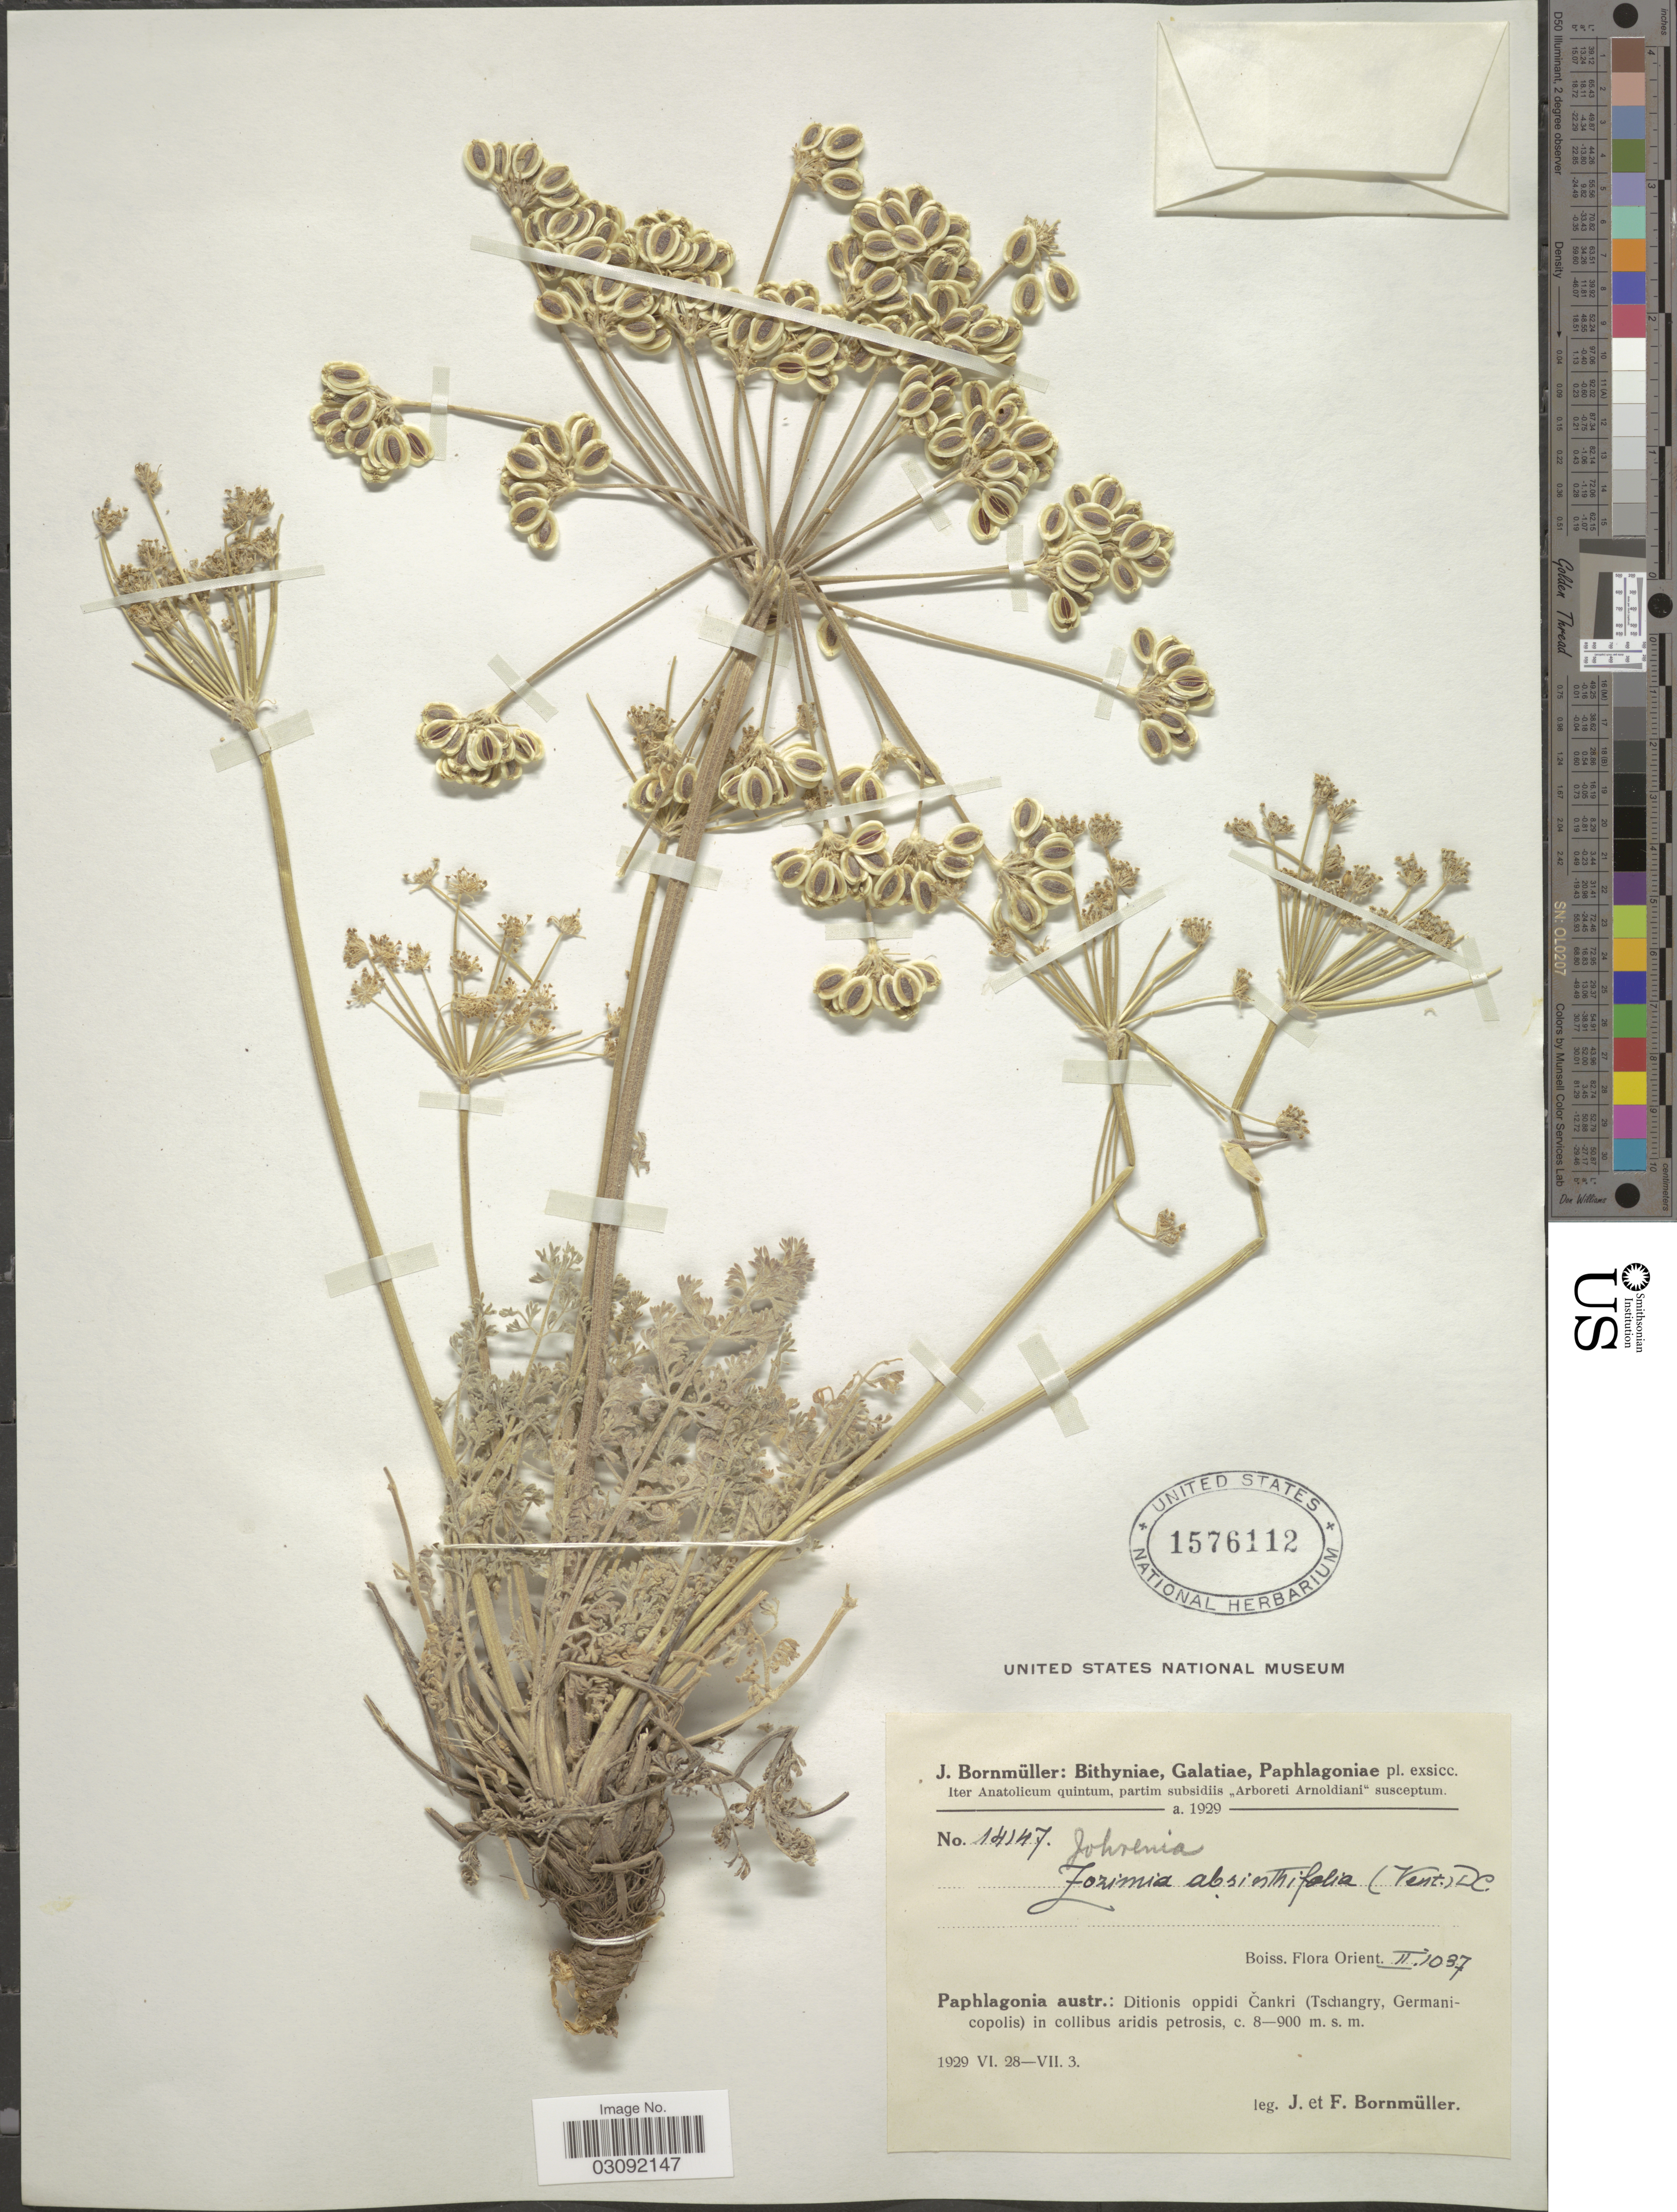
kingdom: Plantae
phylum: Tracheophyta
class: Magnoliopsida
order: Apiales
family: Apiaceae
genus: Zosima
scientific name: Zosima absinthifolia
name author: (Vent.) Link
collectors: J. Bornmüller & F. Bornmüller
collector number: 14147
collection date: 1929-06-28/1929-07-03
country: Turkey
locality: Paphlagonia austr.: Ditionis oppidi Čankri (Tschangry, Germanicopolis) in collibus aridis petrosis.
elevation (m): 800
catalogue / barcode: US 1576112